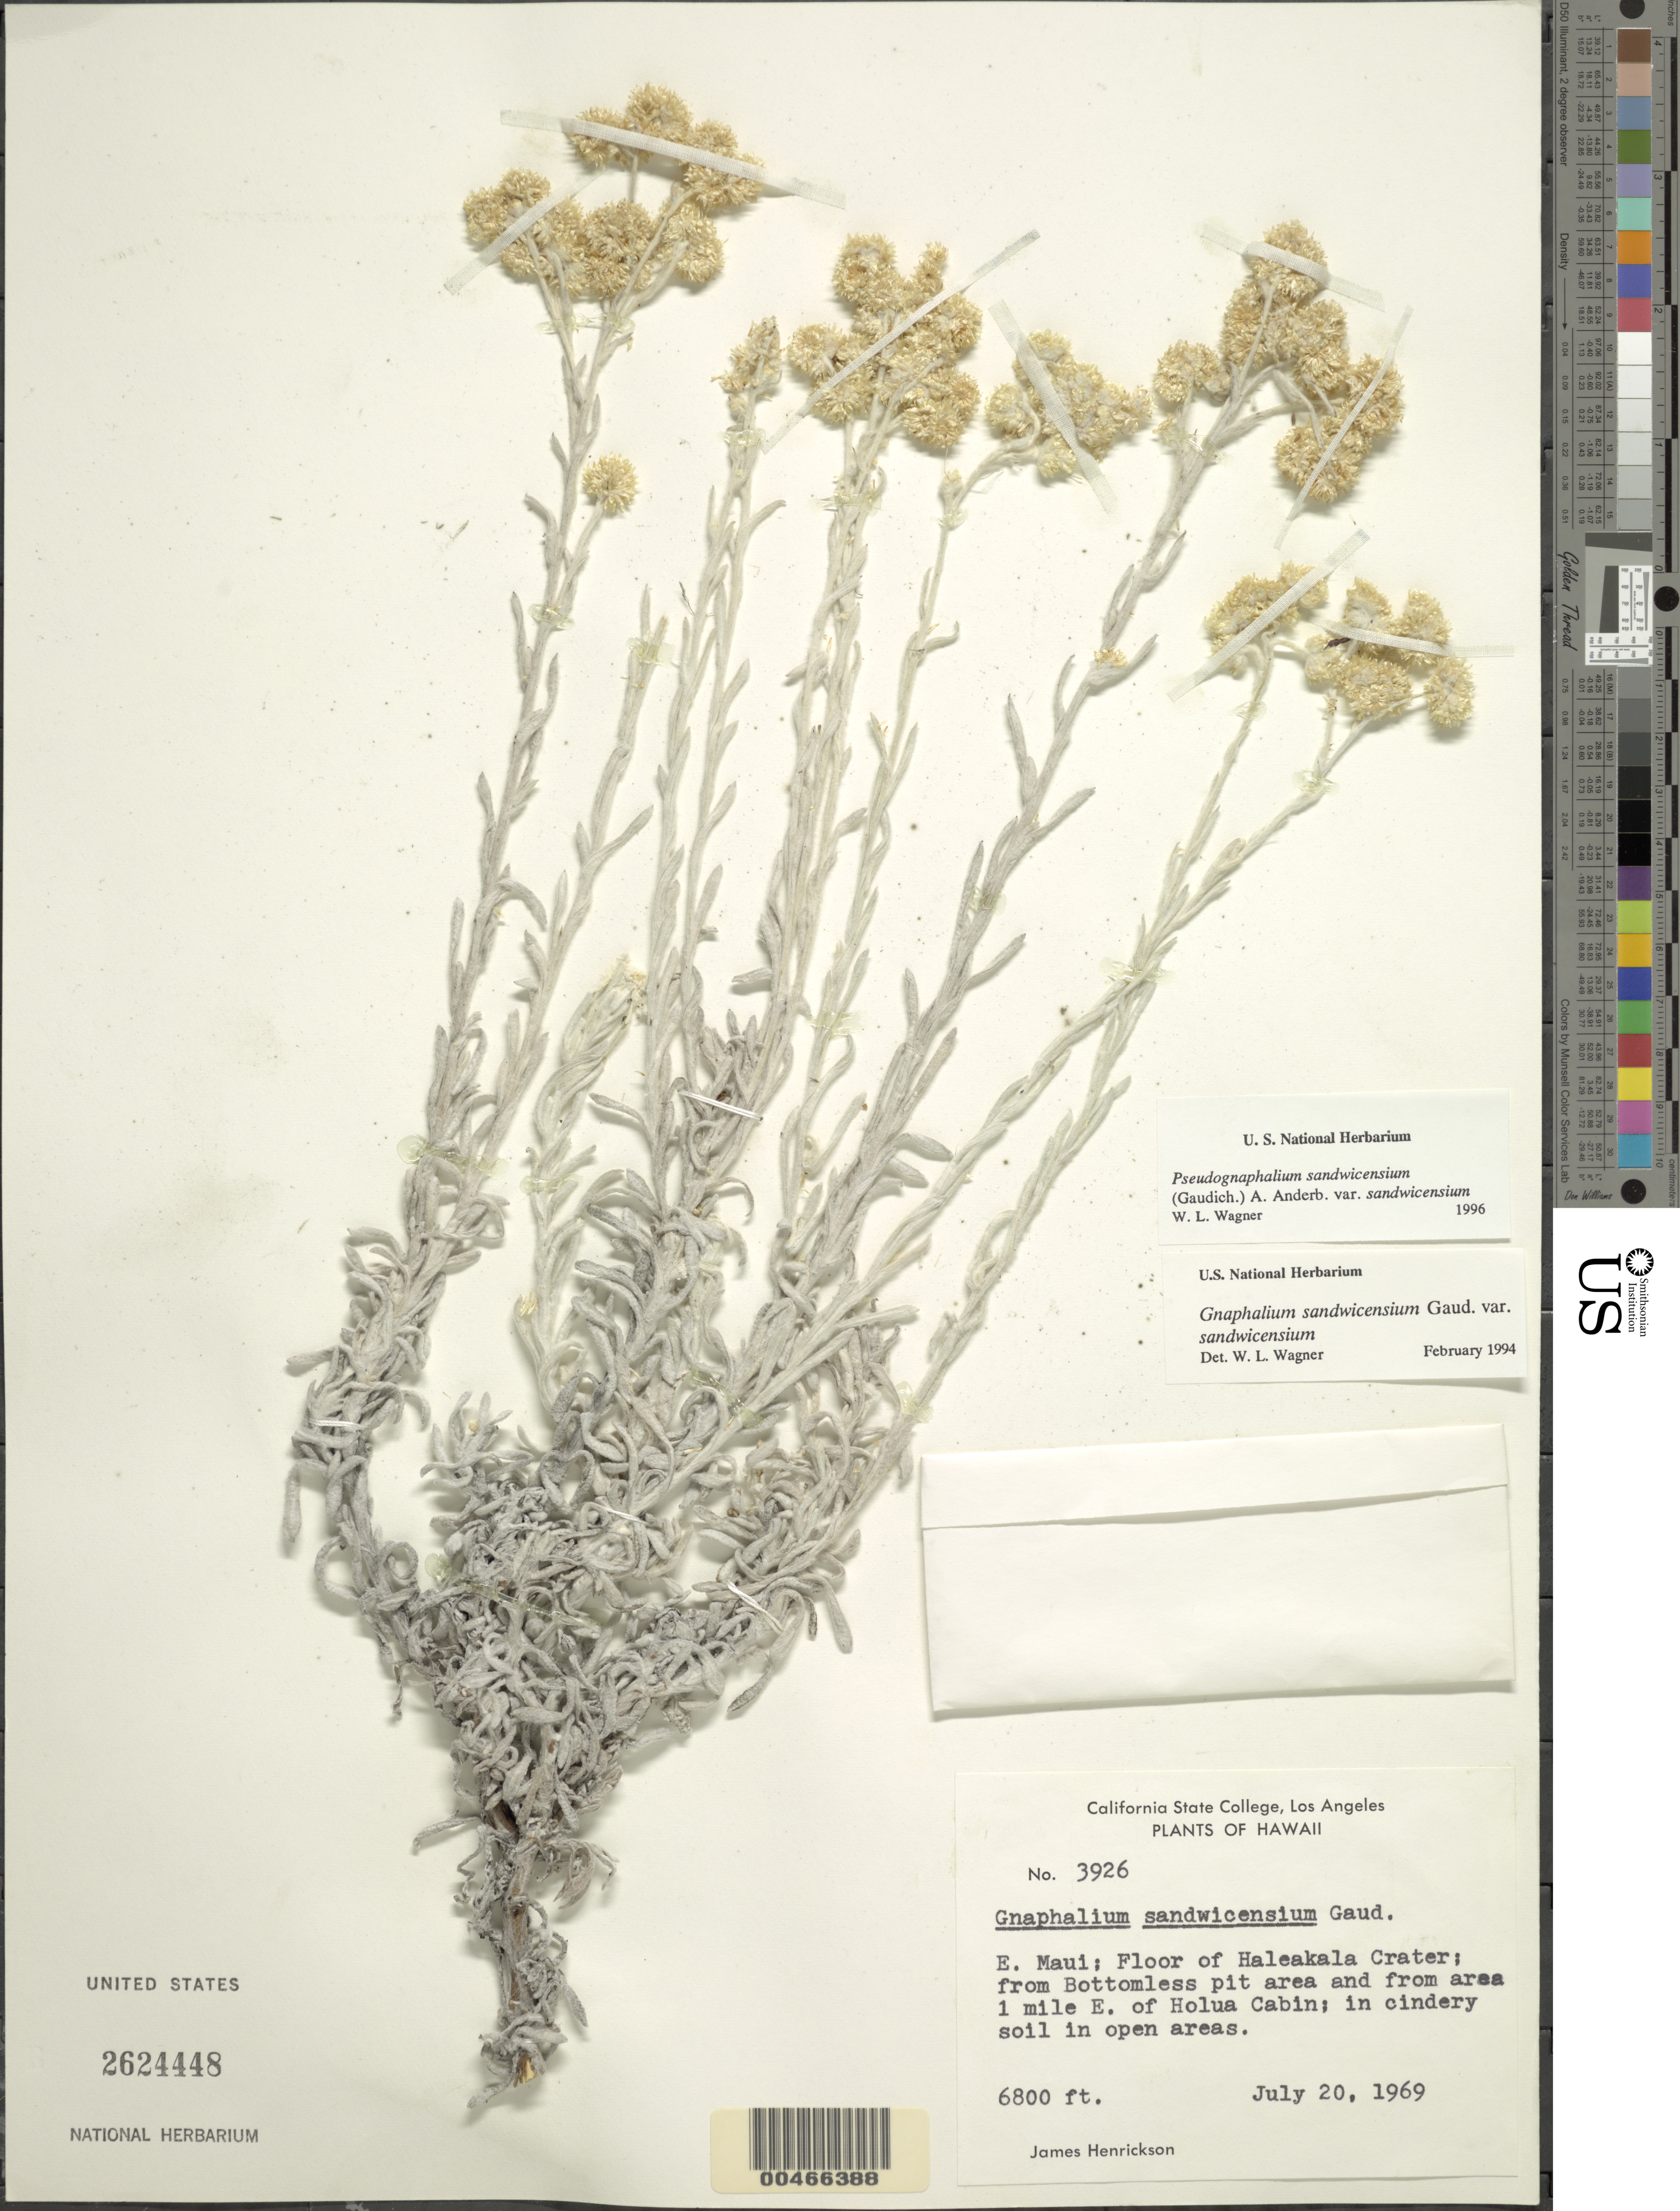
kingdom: Plantae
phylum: Tracheophyta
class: Magnoliopsida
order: Asterales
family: Asteraceae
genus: Pseudognaphalium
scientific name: Pseudognaphalium sandwicensium var. sandwicensium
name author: (Gaudich.) Anderb.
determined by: Wagner, W. L., (BOT), Smithsonian Institution - National Museum of Natural History (UNITED STATES)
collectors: J. S. Henrickson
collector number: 3926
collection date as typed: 20 Jul 1969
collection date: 1969-07-20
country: United States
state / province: Hawaii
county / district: Maui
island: Maui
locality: E Maui: Floor of Haleakala Crater; from Bottomless pit area and from area 1 mi E of Holua Cabin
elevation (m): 2073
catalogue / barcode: US 2624448